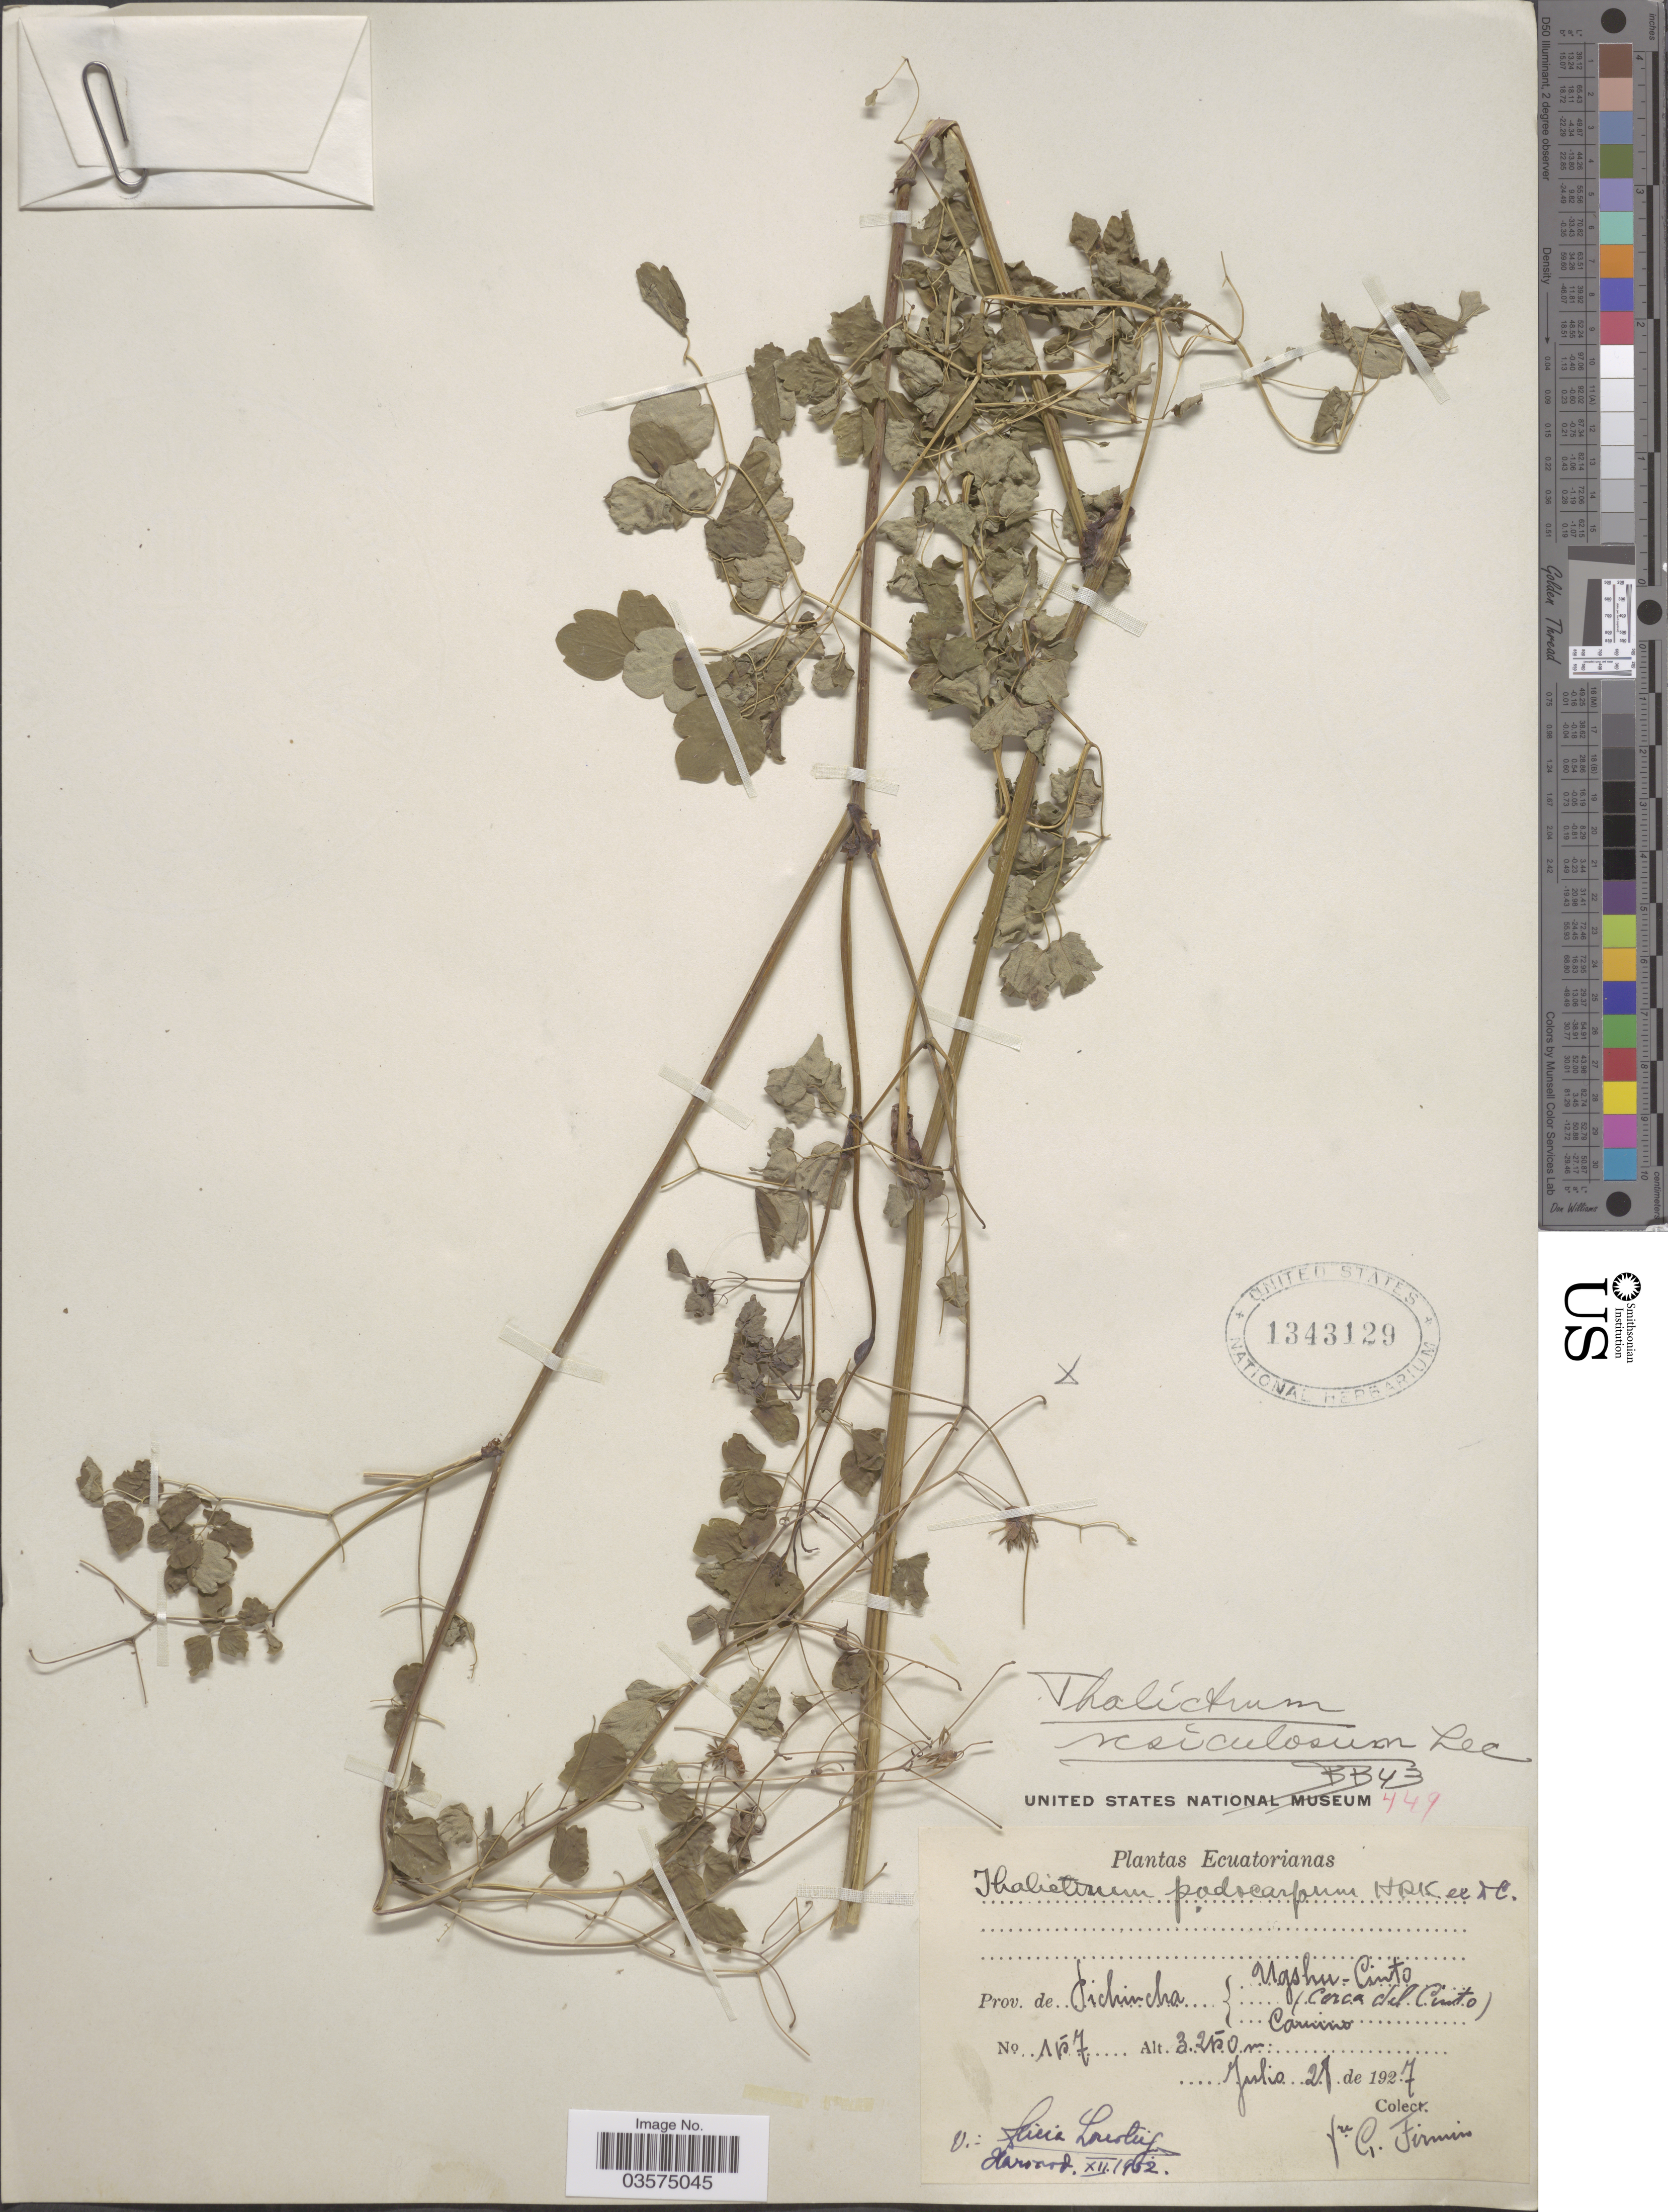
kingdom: Plantae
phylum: Tracheophyta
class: Magnoliopsida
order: Ranunculales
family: Ranunculaceae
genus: Thalictrum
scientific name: Thalictrum podocarpum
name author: Kunth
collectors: F. Firmin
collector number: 157*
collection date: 1927-07-28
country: Ecuador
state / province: Pichincha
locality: Ecuatorianas. Ugshu-Cinto (cerca del Cinto) Camino.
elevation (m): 3250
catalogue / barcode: US 1343129